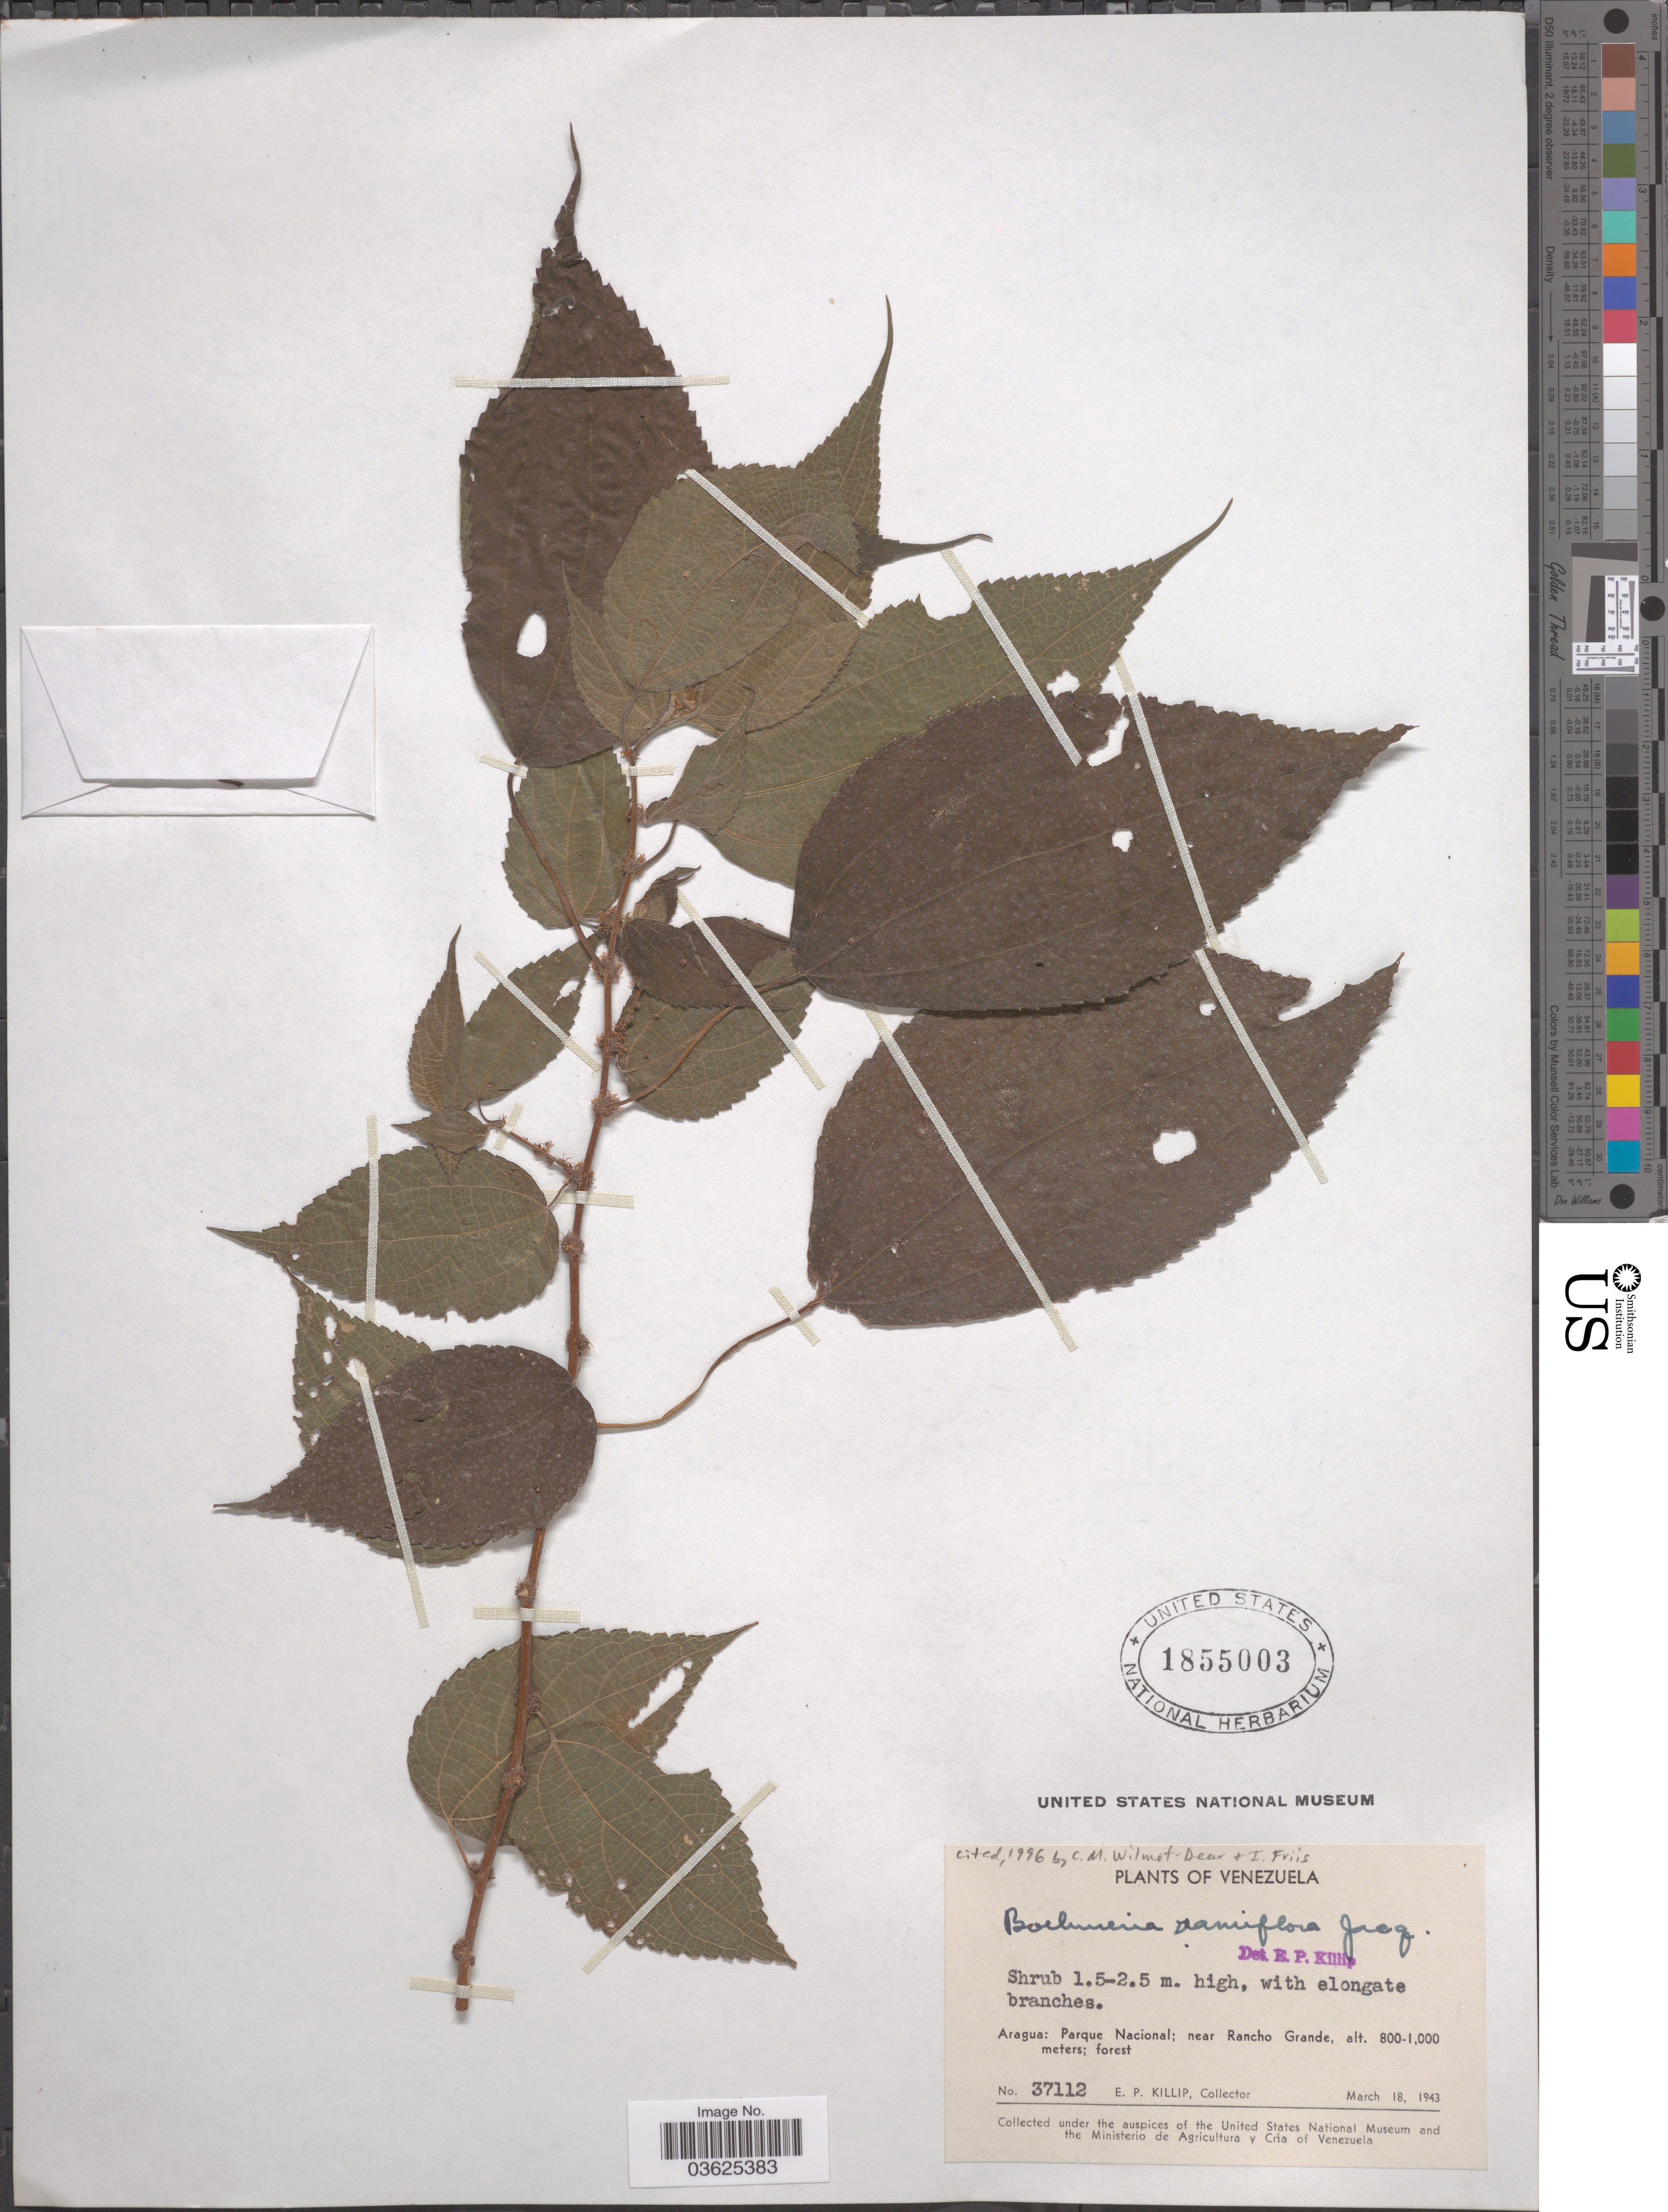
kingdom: Plantae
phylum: Tracheophyta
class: Magnoliopsida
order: Rosales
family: Urticaceae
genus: Boehmeria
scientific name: Boehmeria ramiflora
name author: Jacq.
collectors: E. P. Killip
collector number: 37112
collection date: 1943-03-18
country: Venezuela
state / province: Aragua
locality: Parque Nacional; near Rancho Grande.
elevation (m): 800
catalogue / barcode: US 1855003